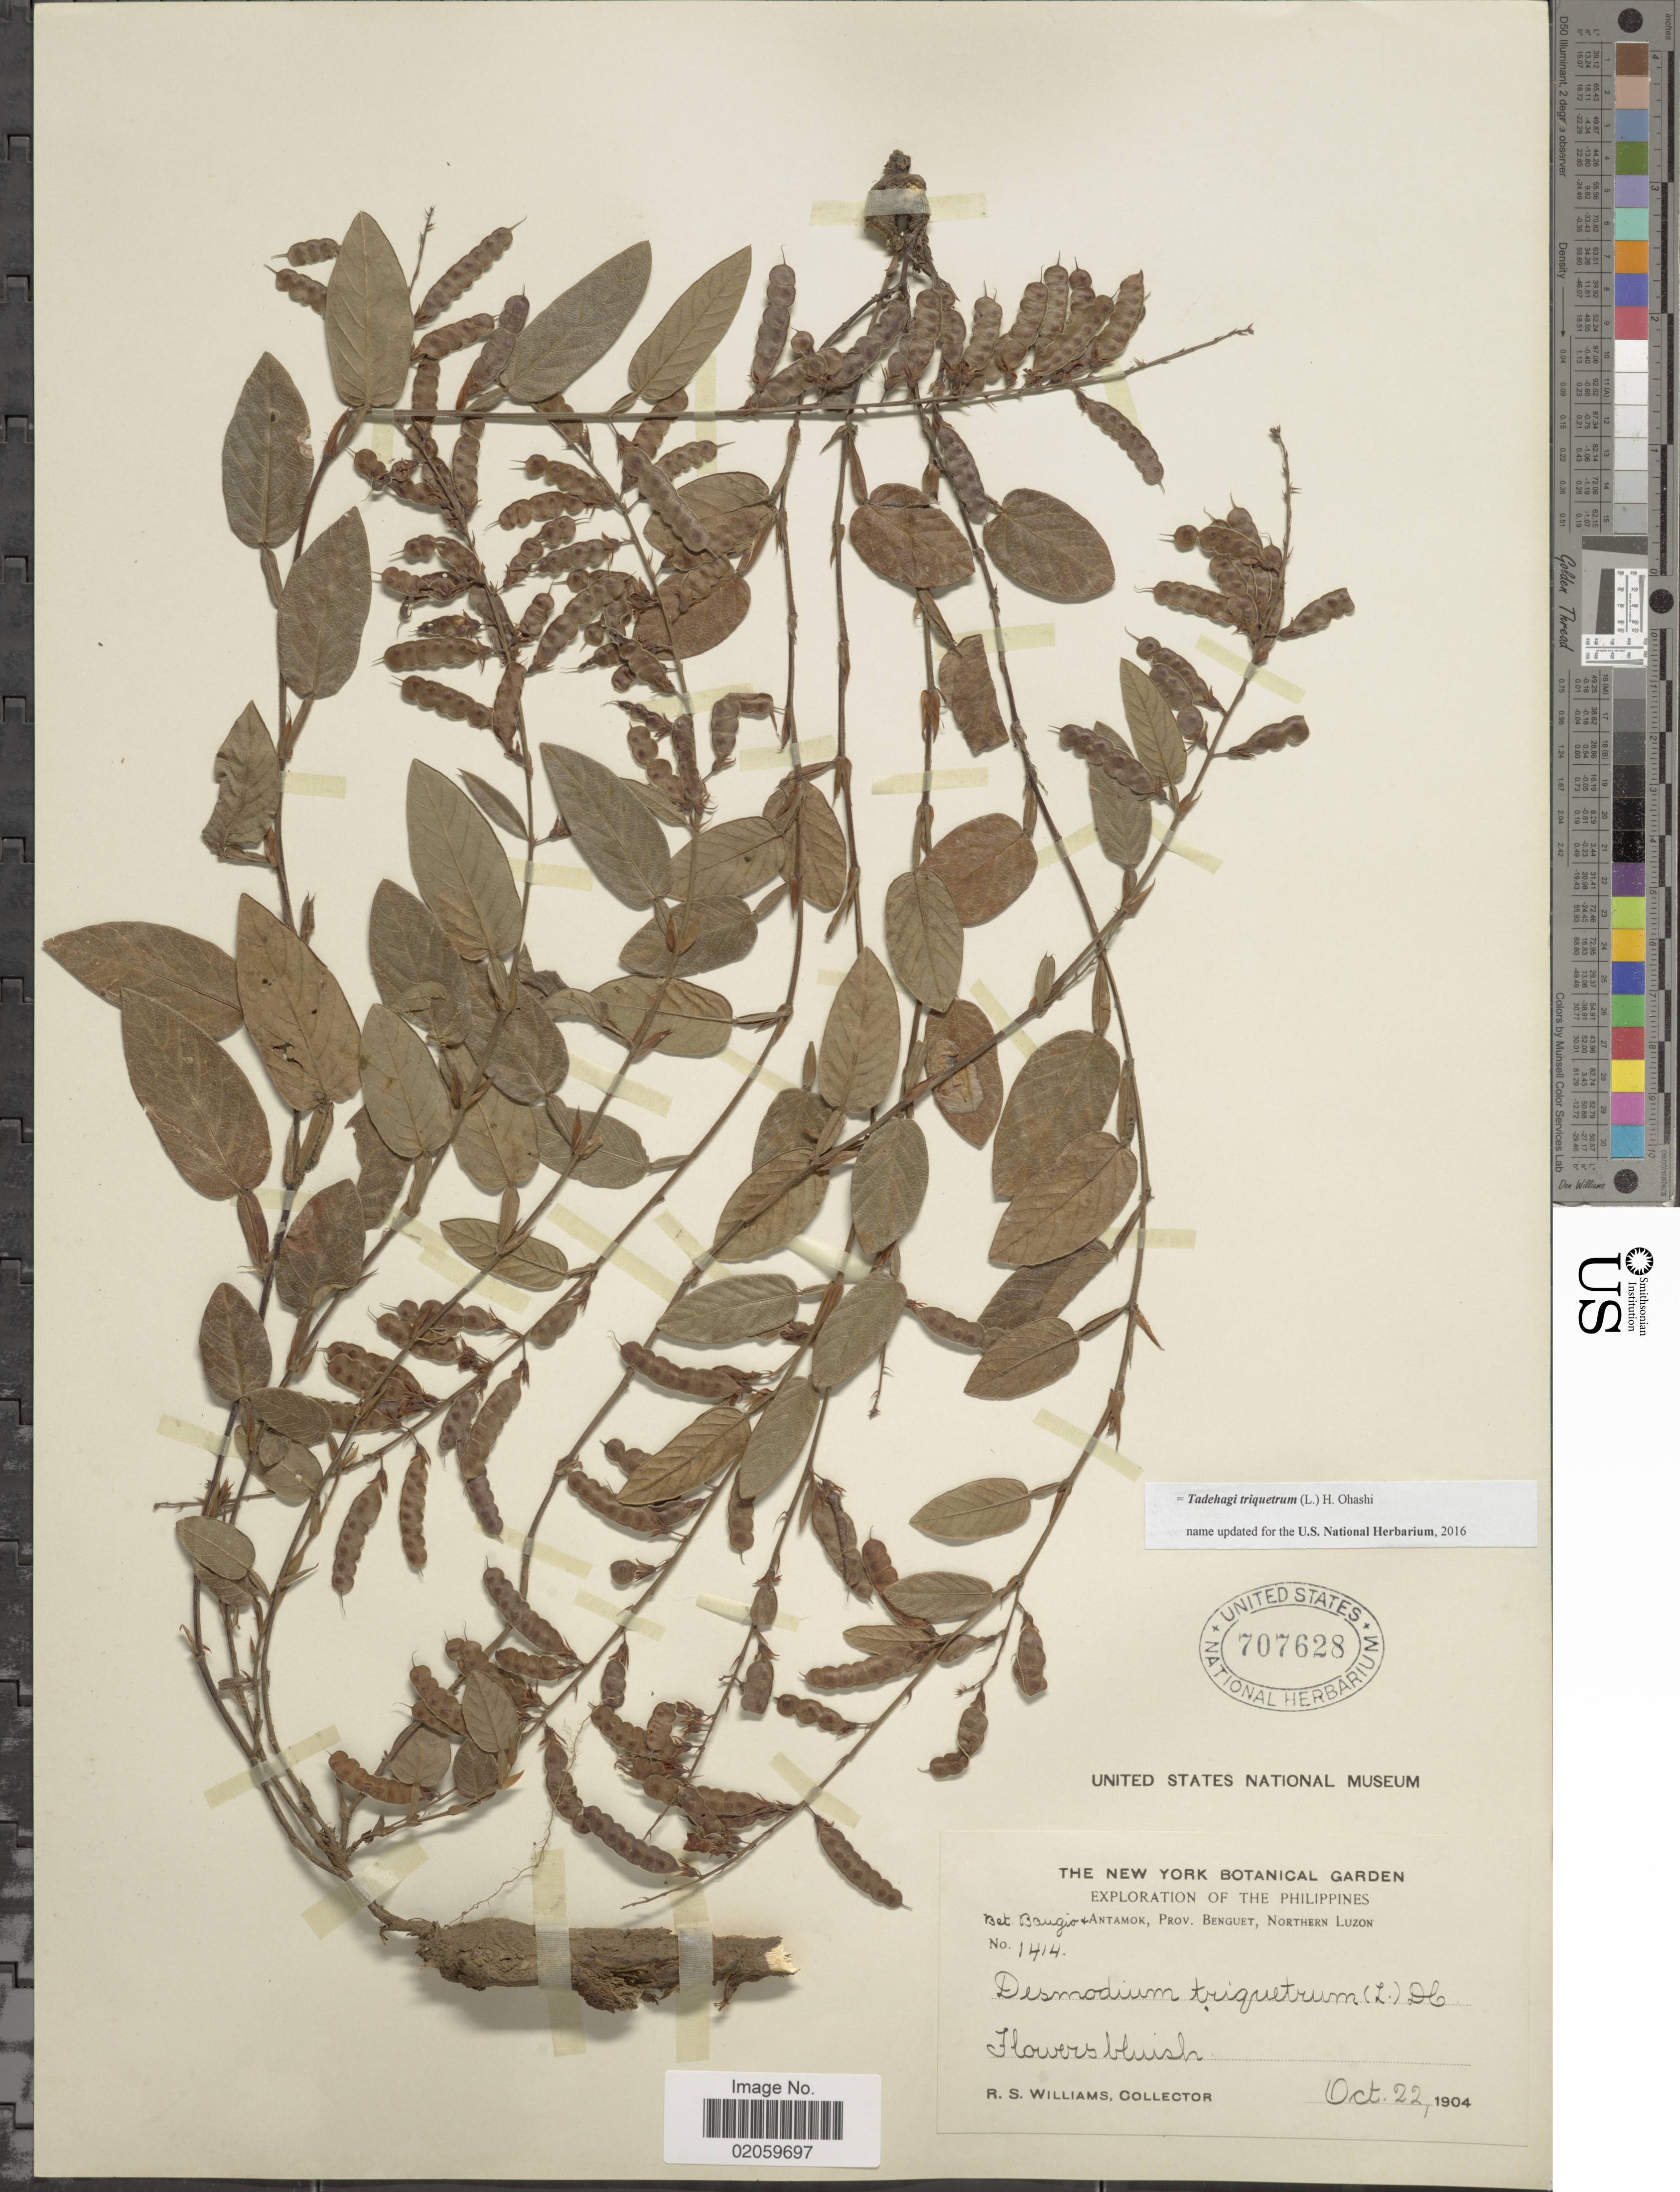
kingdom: Plantae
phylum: Tracheophyta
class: Magnoliopsida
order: Fabales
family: Fabaceae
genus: Tadehagi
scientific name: Tadehagi triquetrum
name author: (L.) H. Ohashi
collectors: R. S. Williams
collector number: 1414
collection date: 1904-10-22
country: Philippines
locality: Bet. Baugio + Antamok, Prov. Benguet, Northern Luzon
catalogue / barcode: US 707628